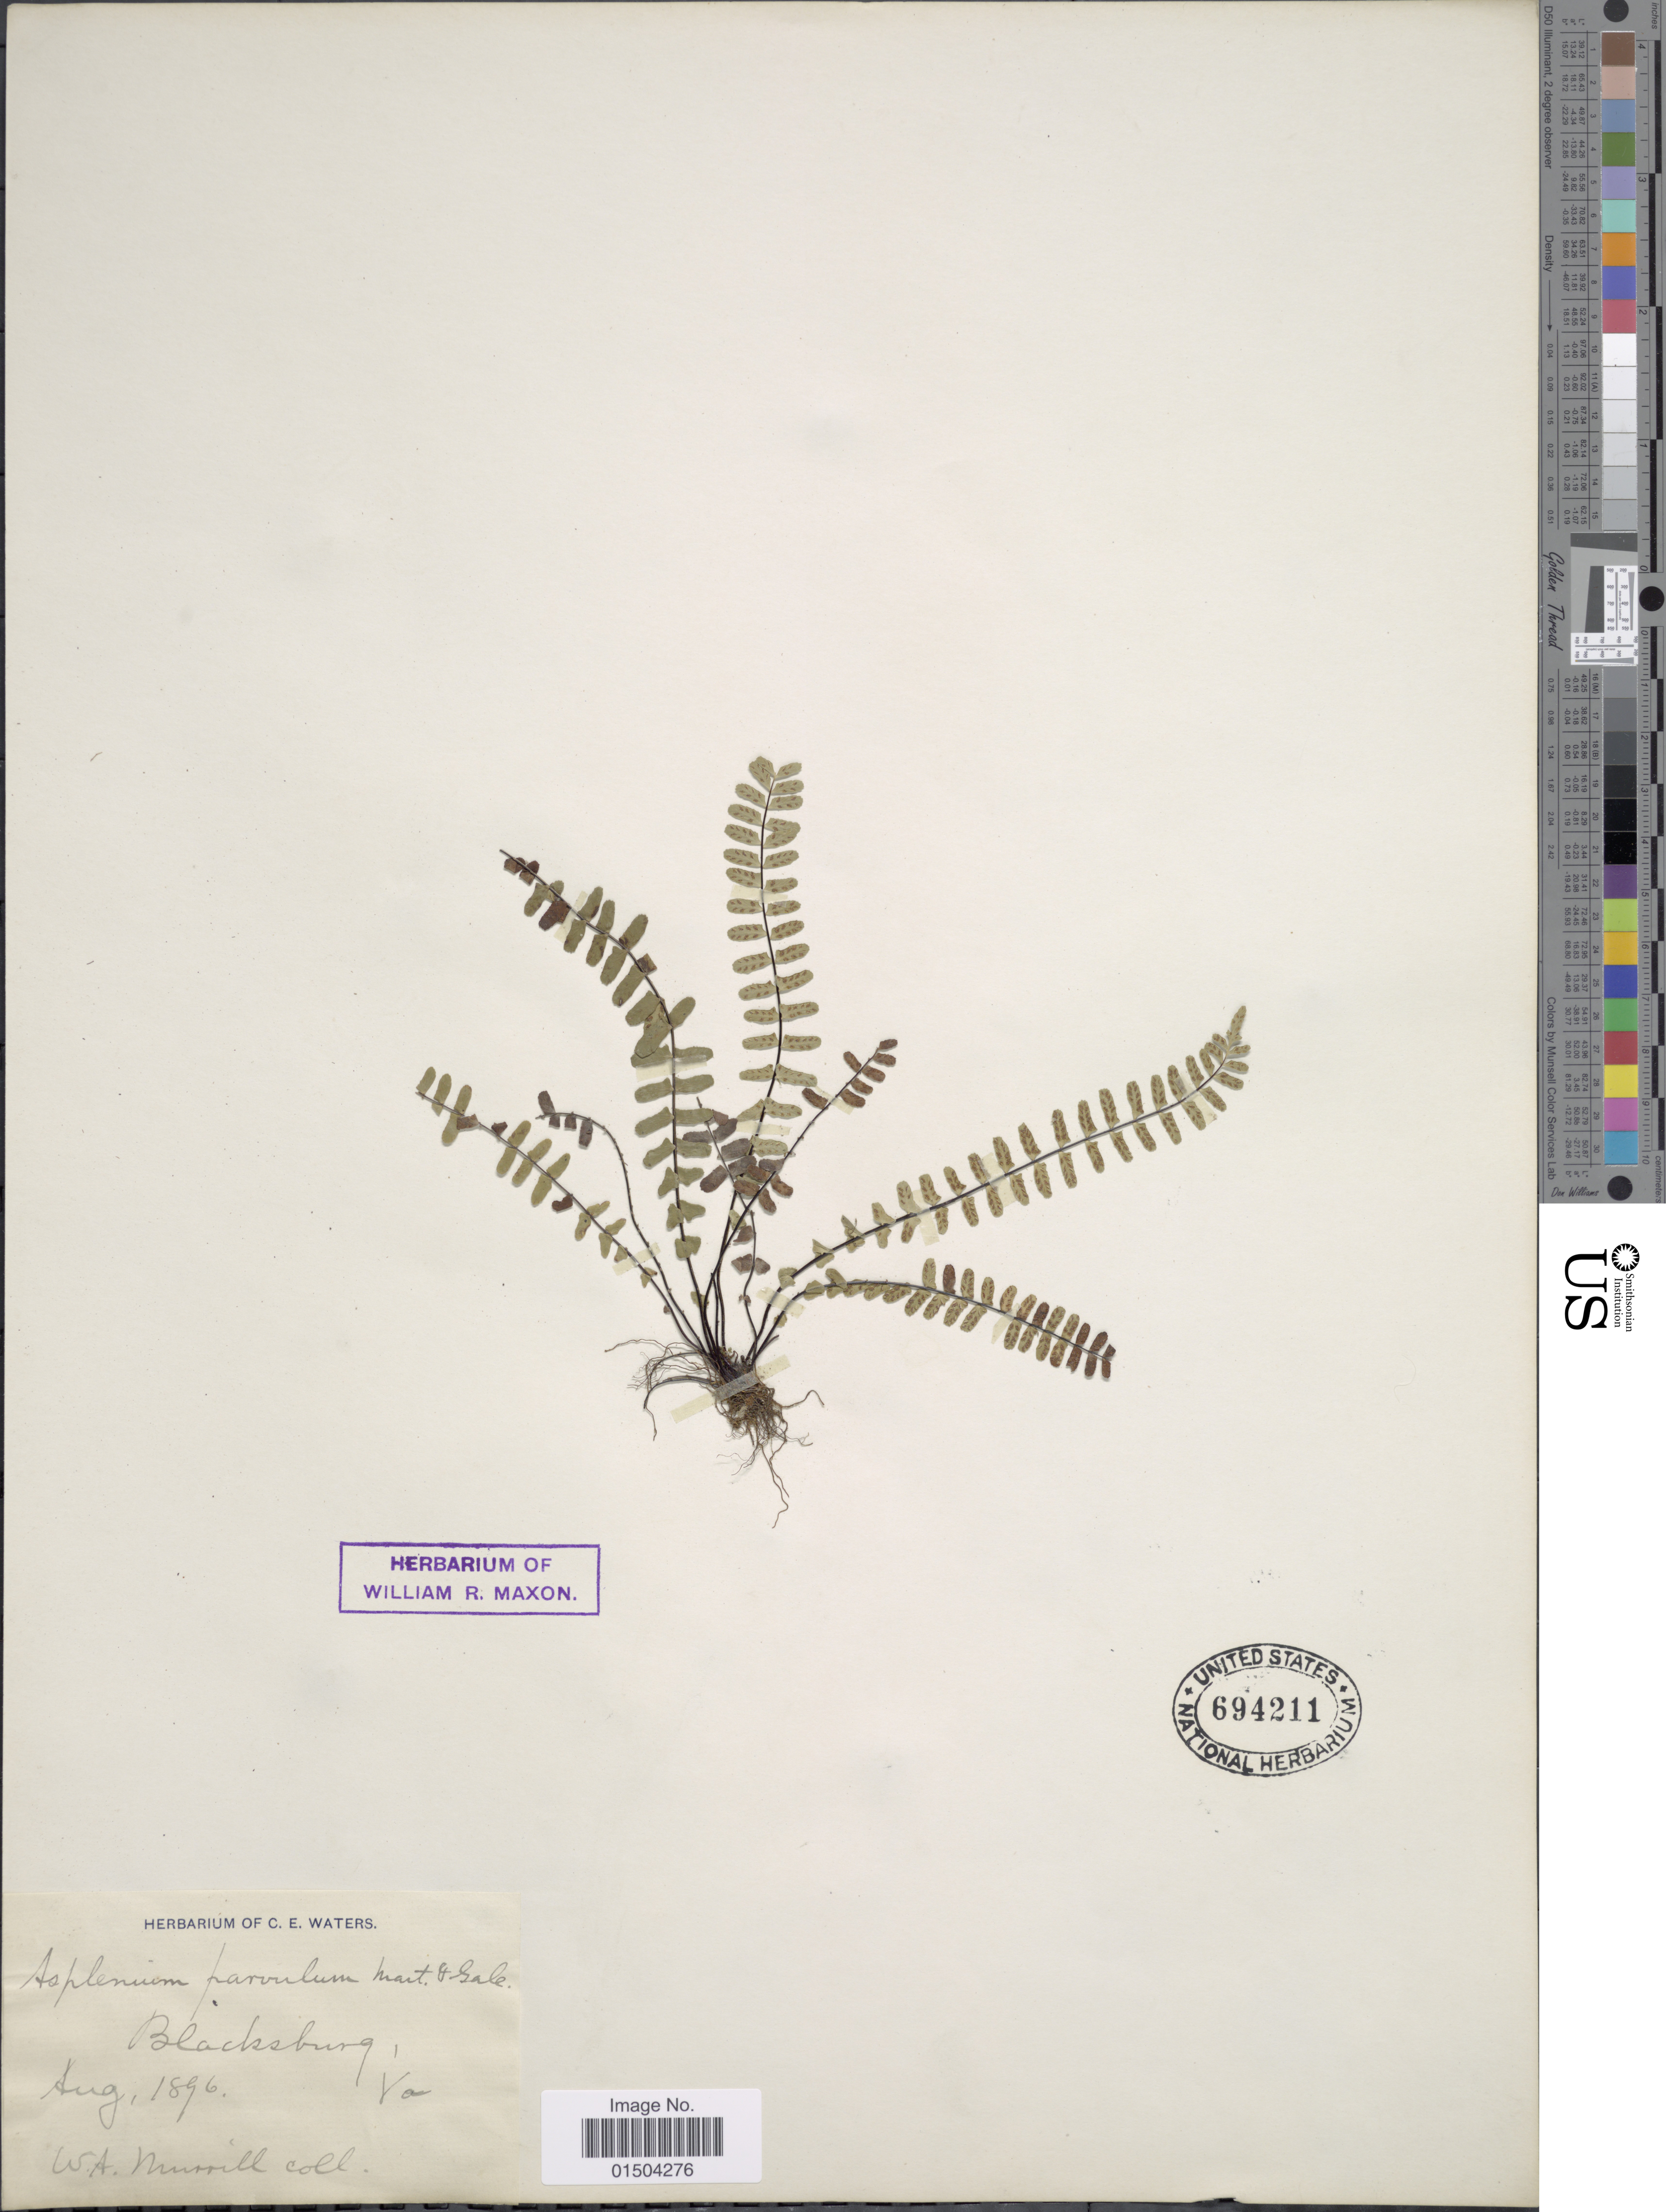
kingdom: Plantae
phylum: Tracheophyta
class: Polypodiopsida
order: Polypodiales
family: Aspleniaceae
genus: Asplenium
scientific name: Asplenium resiliens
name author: Kunze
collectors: W. A. Murrill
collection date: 1896-08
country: United States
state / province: Virginia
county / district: Montgomery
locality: Blacksburg.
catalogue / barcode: US 694211